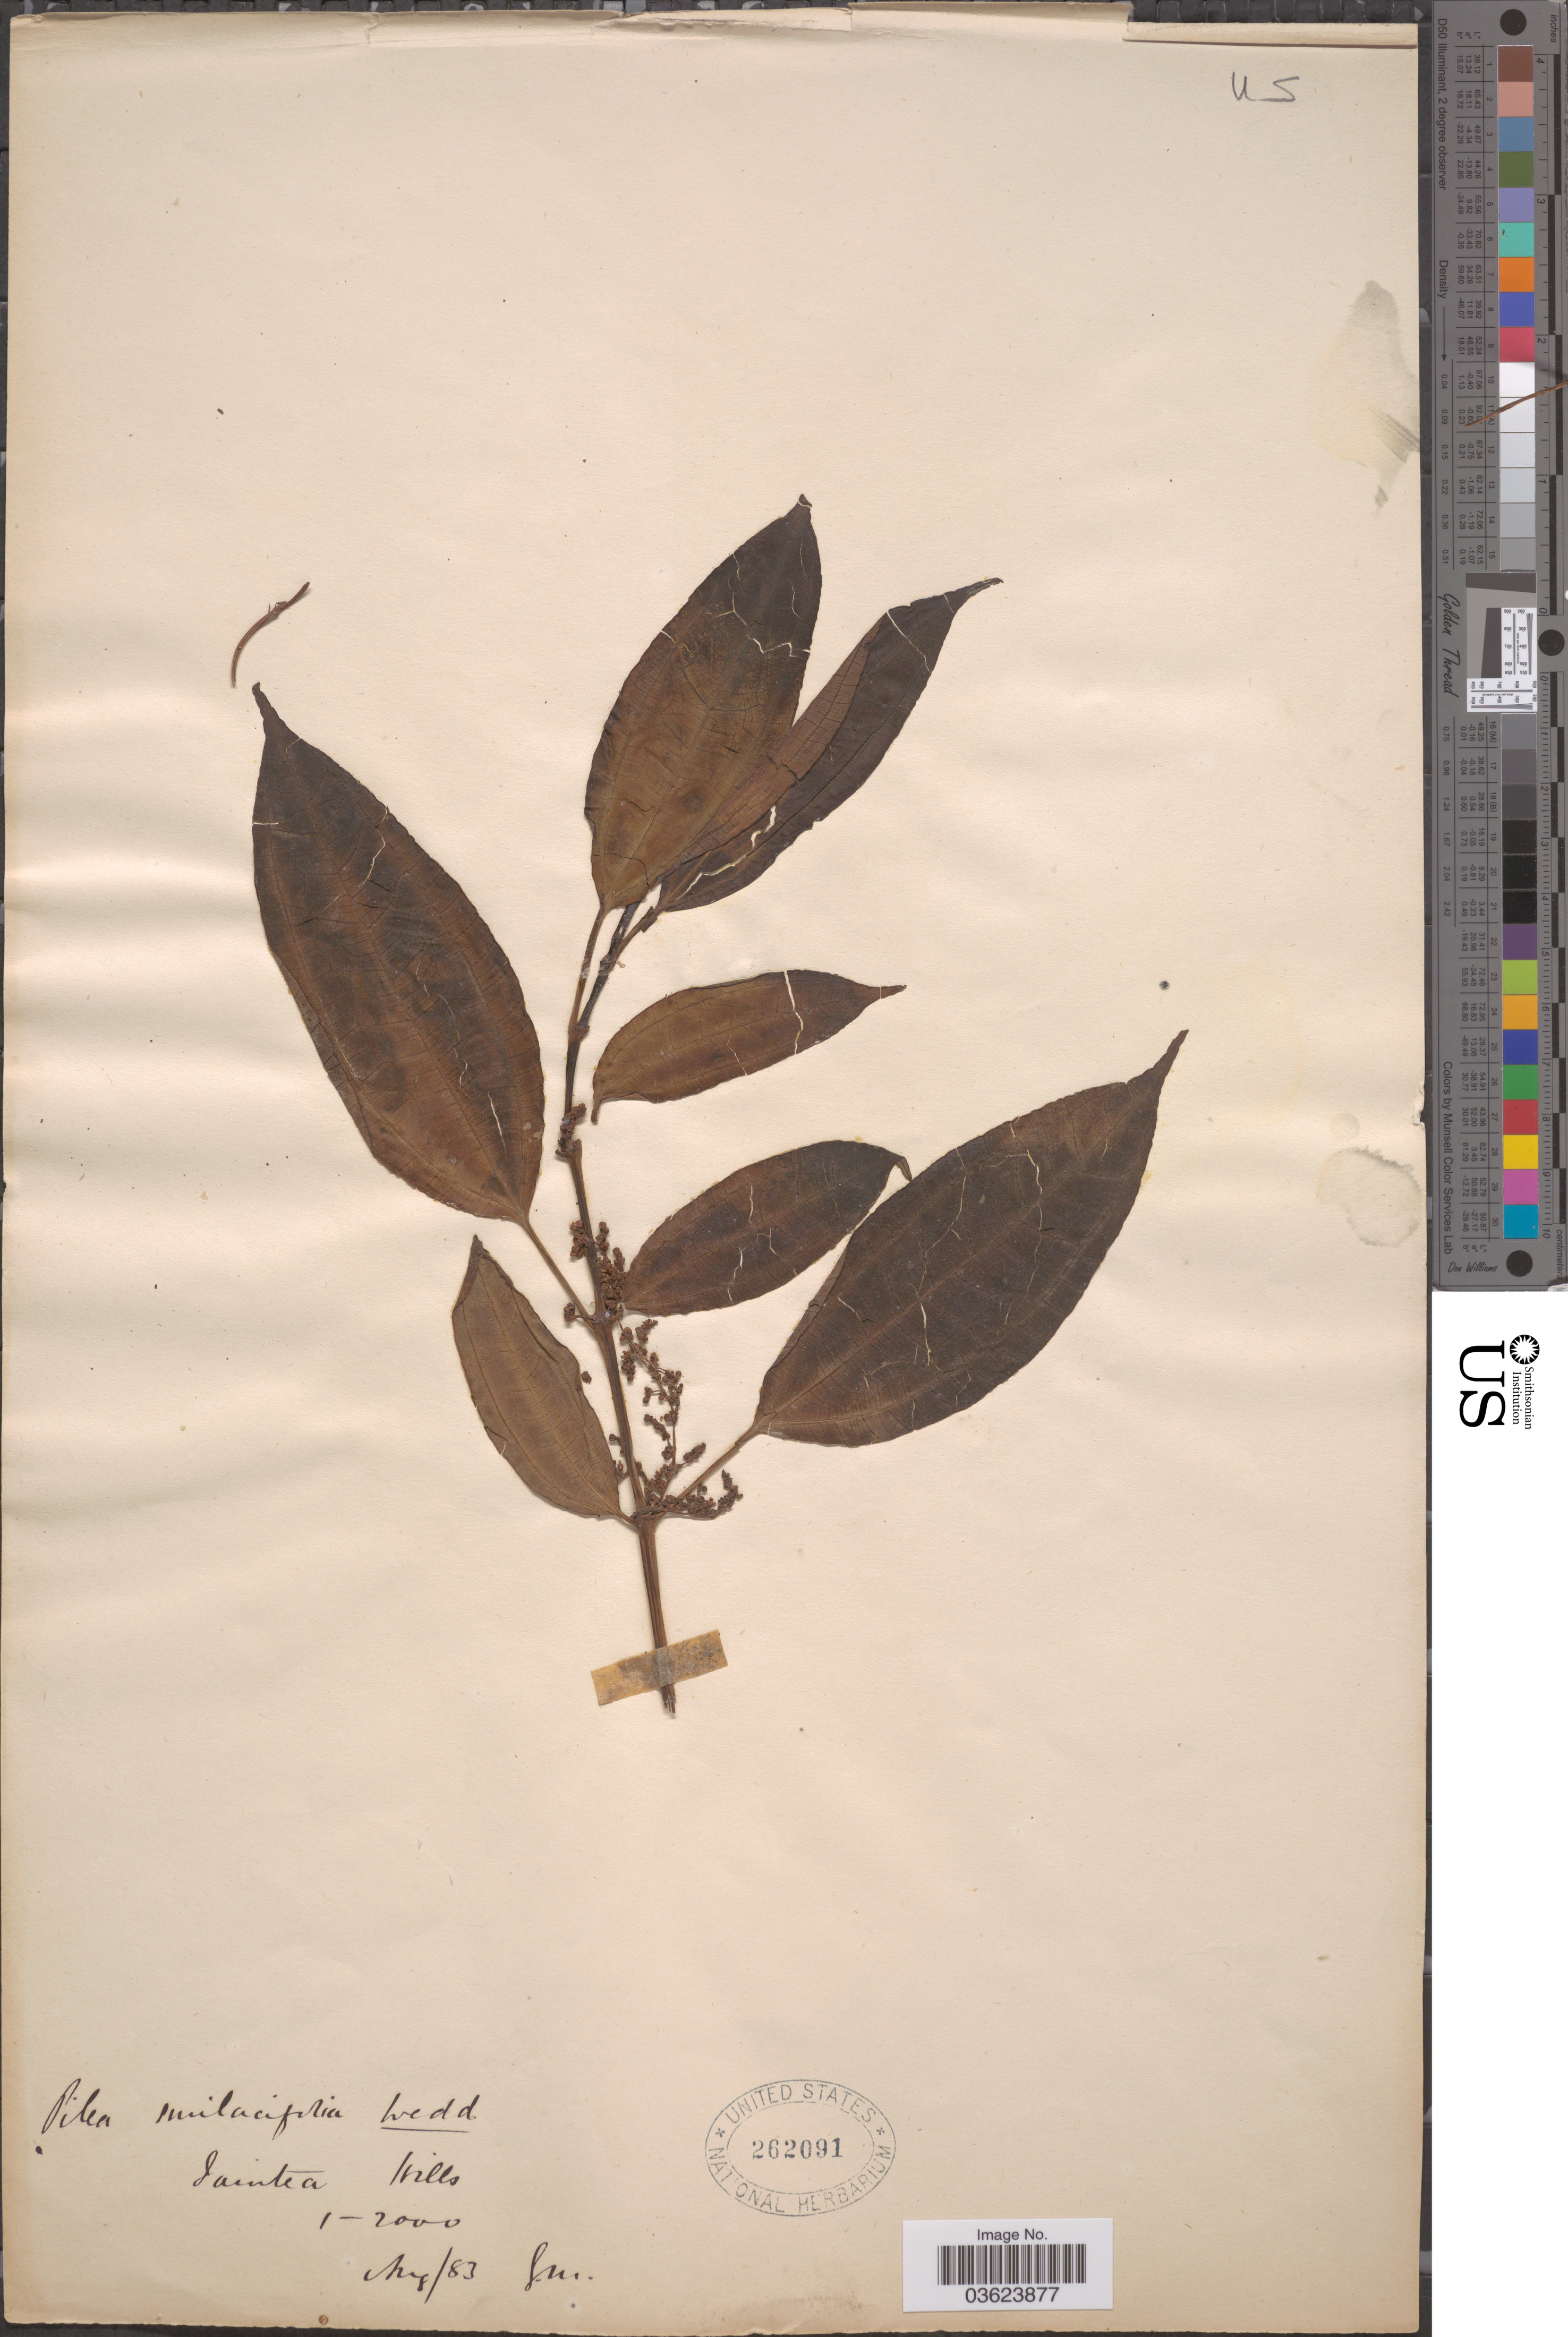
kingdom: Plantae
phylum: Tracheophyta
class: Magnoliopsida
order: Rosales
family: Urticaceae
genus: Pilea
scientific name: Pilea smilacifolia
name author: Wedd.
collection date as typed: Transcribed d/m/y: /5/83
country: India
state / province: Meghalaya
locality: Jaintea Hills.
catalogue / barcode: US 262091